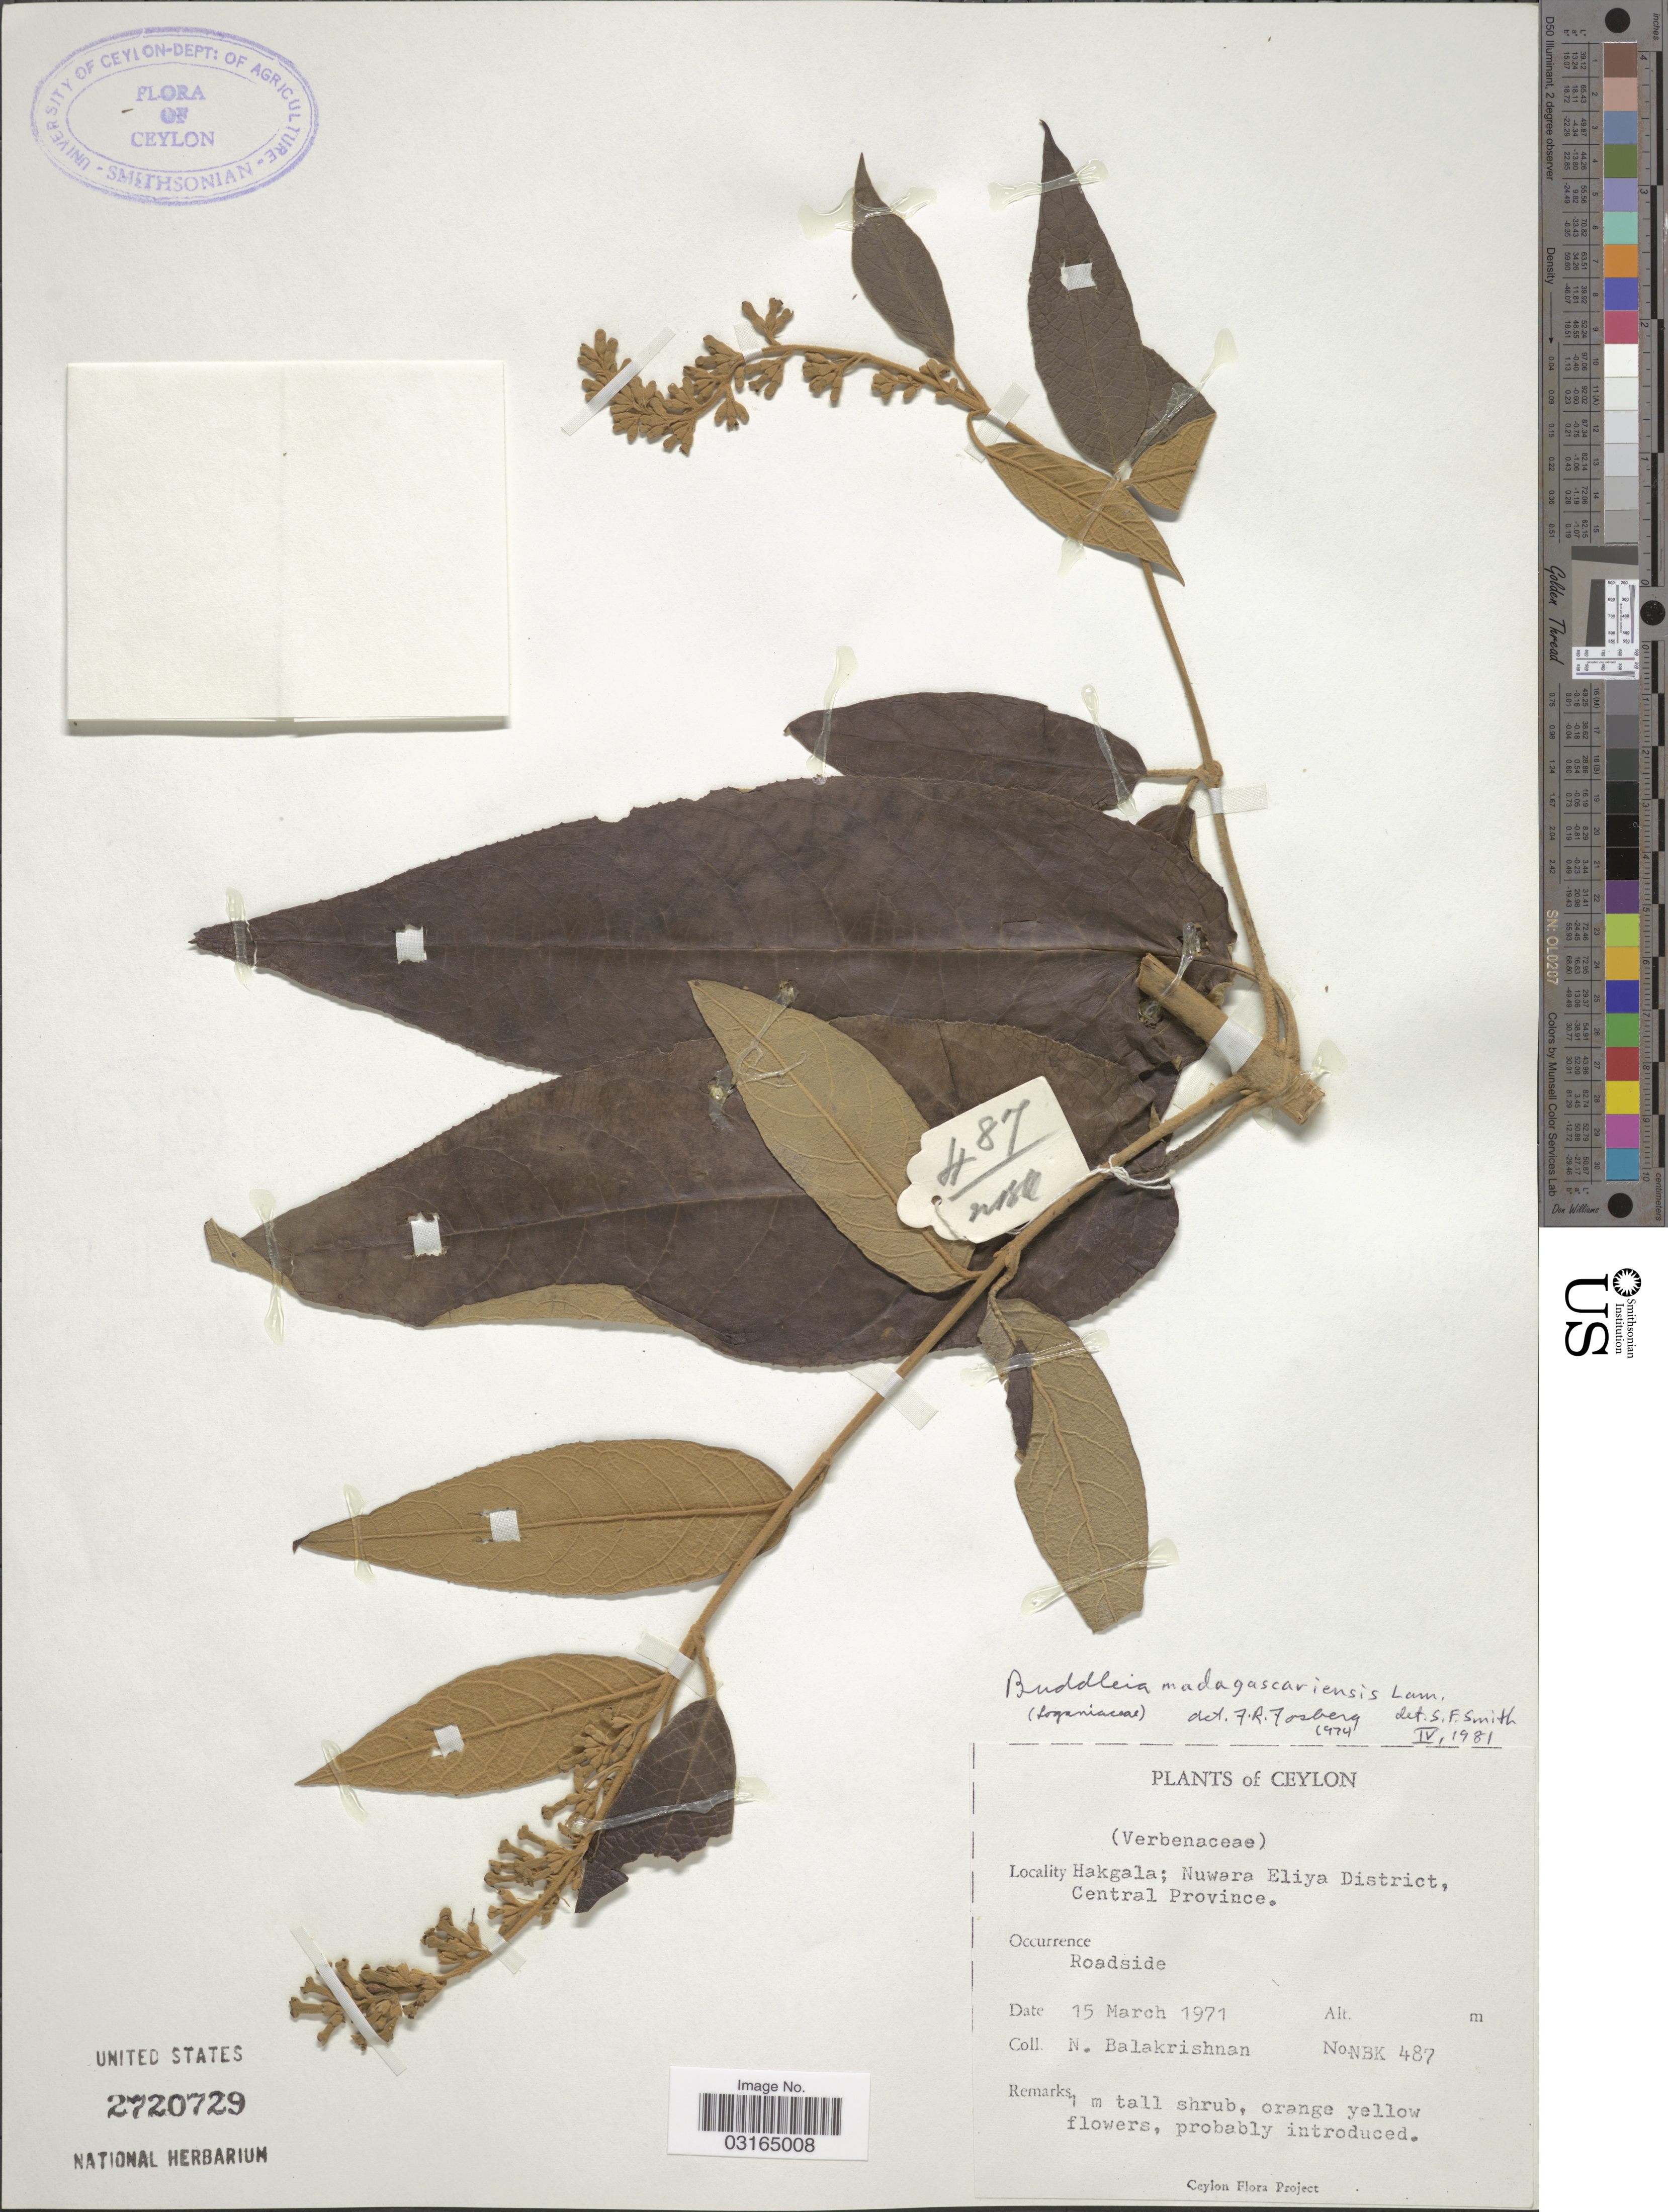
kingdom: Plantae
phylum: Tracheophyta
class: Magnoliopsida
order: Lamiales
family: Scrophulariaceae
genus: Buddleja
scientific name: Buddleja madagascariensis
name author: Lam.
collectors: N. Balakrishnan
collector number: NBK 487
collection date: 1971-03-15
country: Sri Lanka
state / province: Central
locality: Ceylon. Hakgala; Nuwara Eliya District.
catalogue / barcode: US 2720729